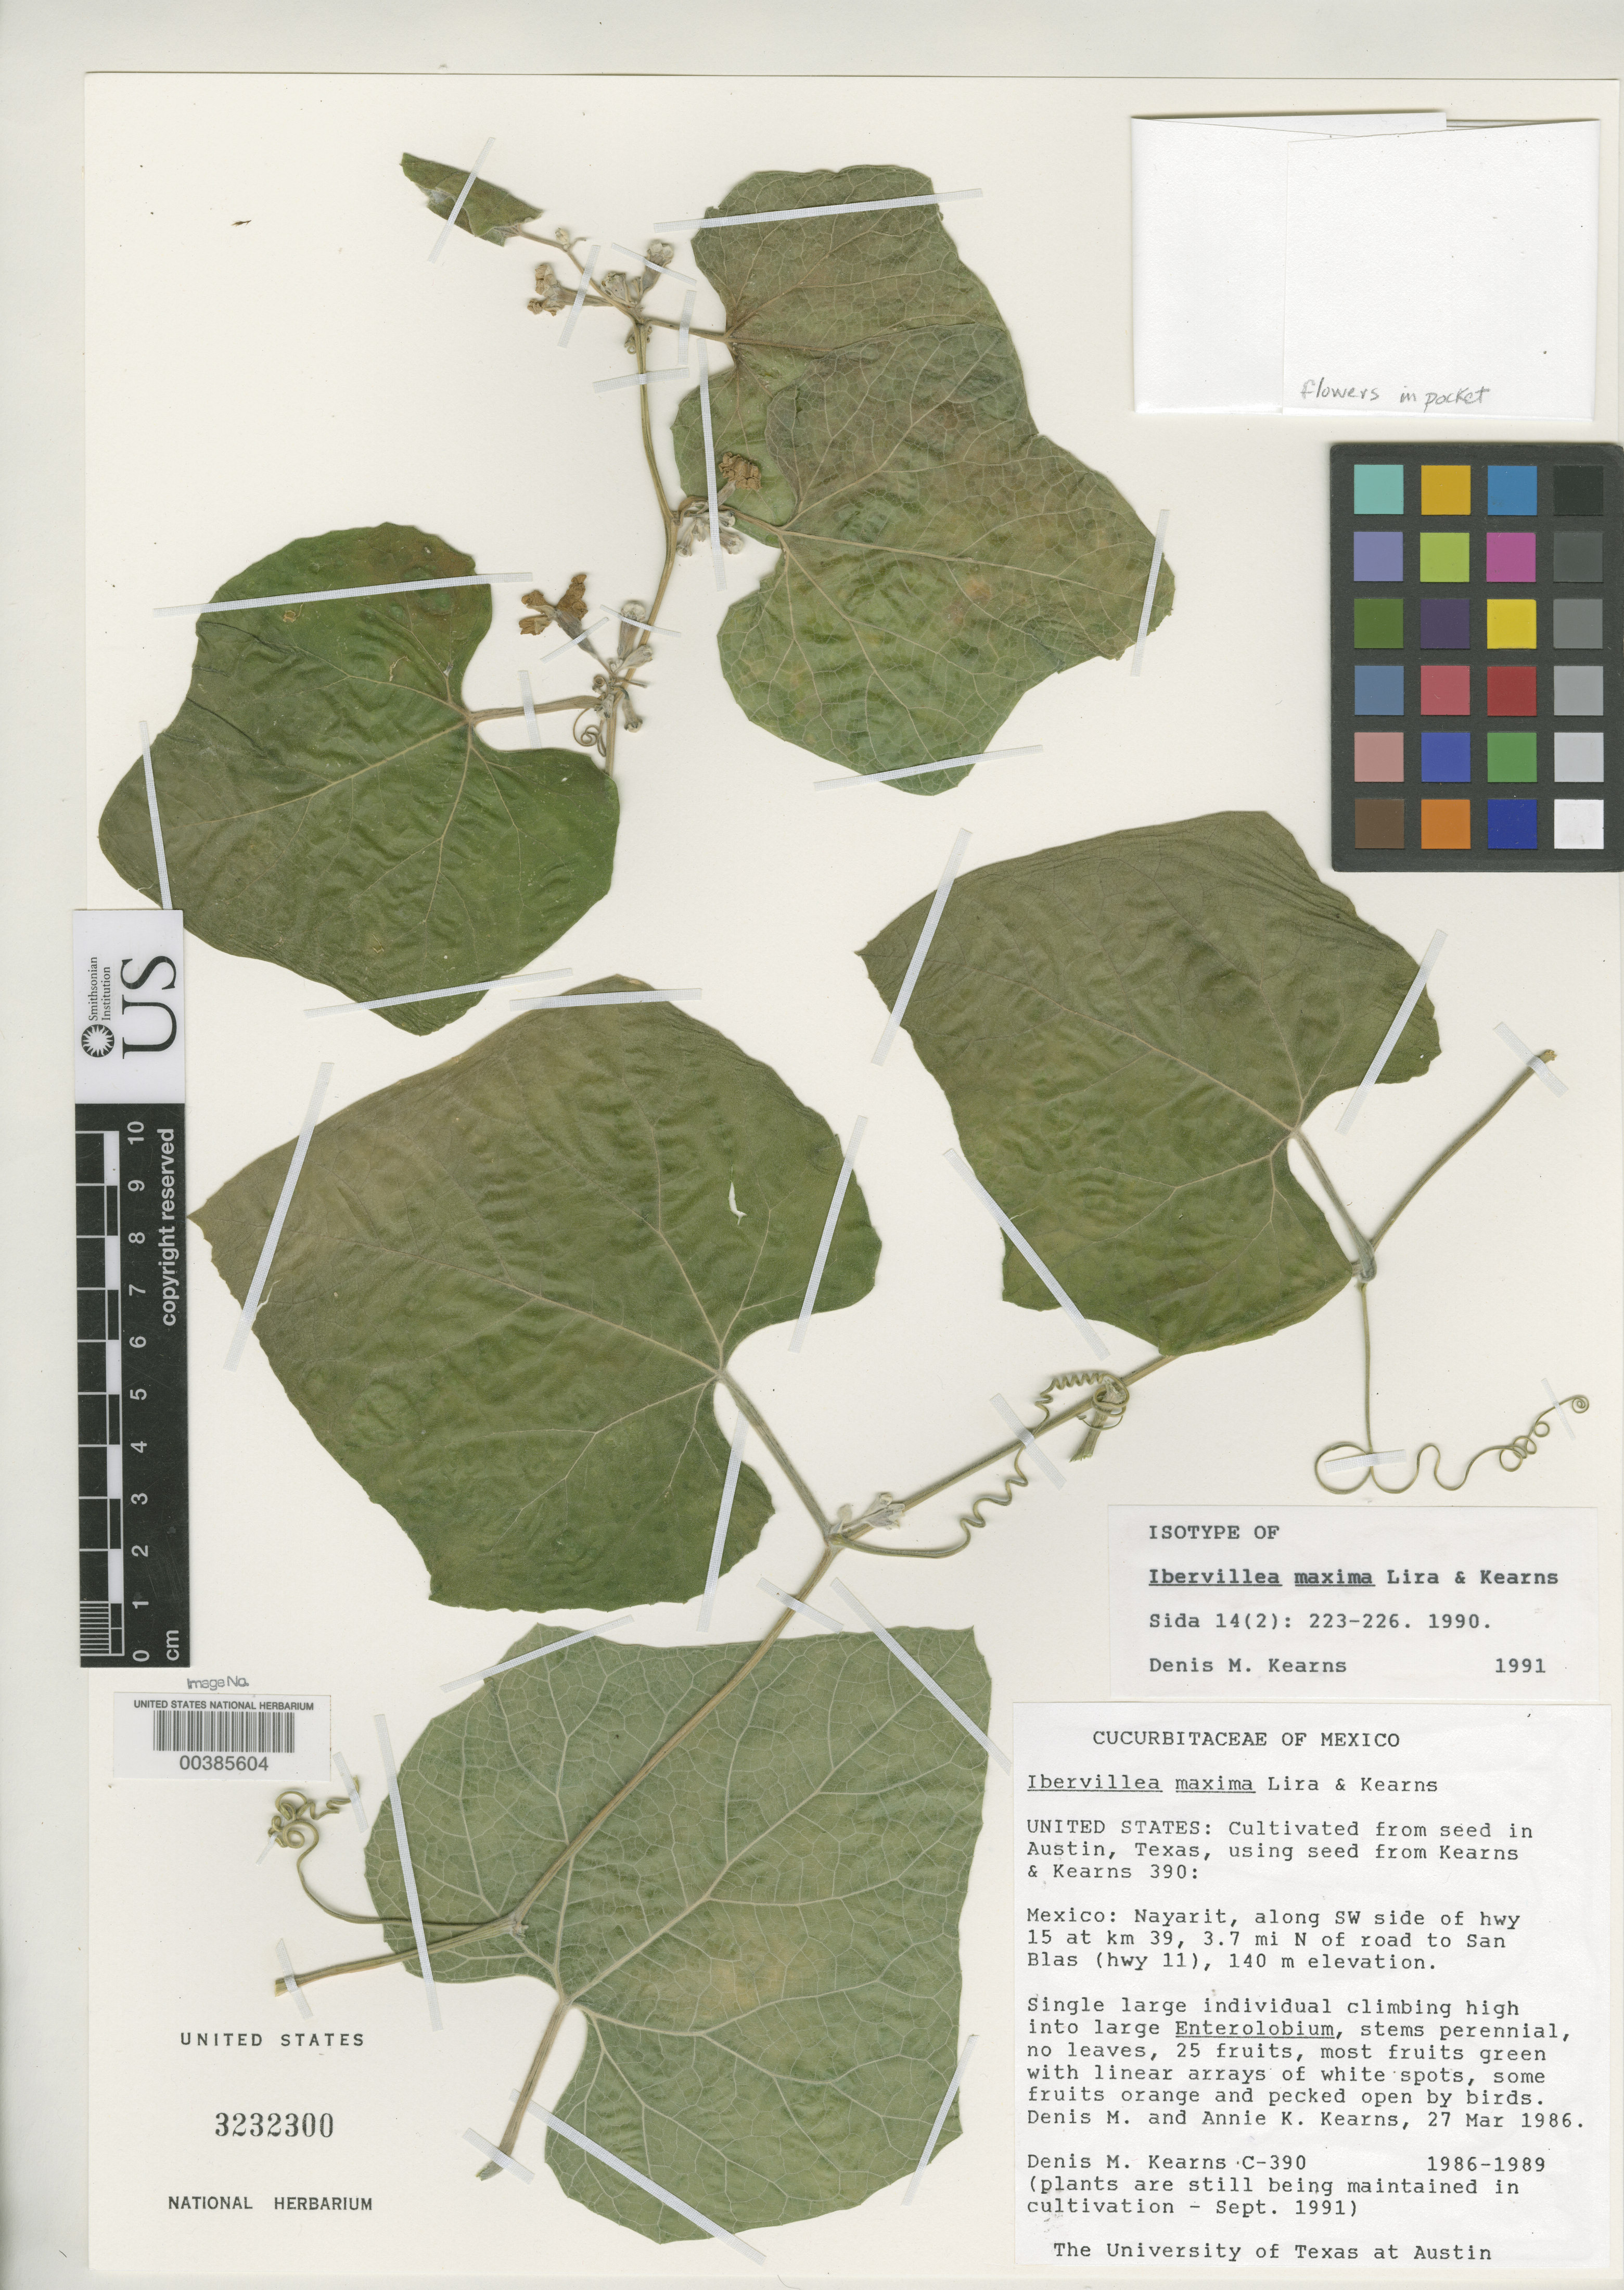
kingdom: Plantae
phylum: Tracheophyta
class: Magnoliopsida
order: Cucurbitales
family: Cucurbitaceae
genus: Ibervillea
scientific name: Ibervillea maxima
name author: Lira & Kearns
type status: Isotype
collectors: D. Kearns & L. Vorobik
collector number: C-390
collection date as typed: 27 Mar 1986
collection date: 1986-03-27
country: Mexico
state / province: Nayarit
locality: Along SW side of hwy 15 km 39, 3.7 mi N of road to San Blas (Hwy 11).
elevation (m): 140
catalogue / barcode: US 3232300